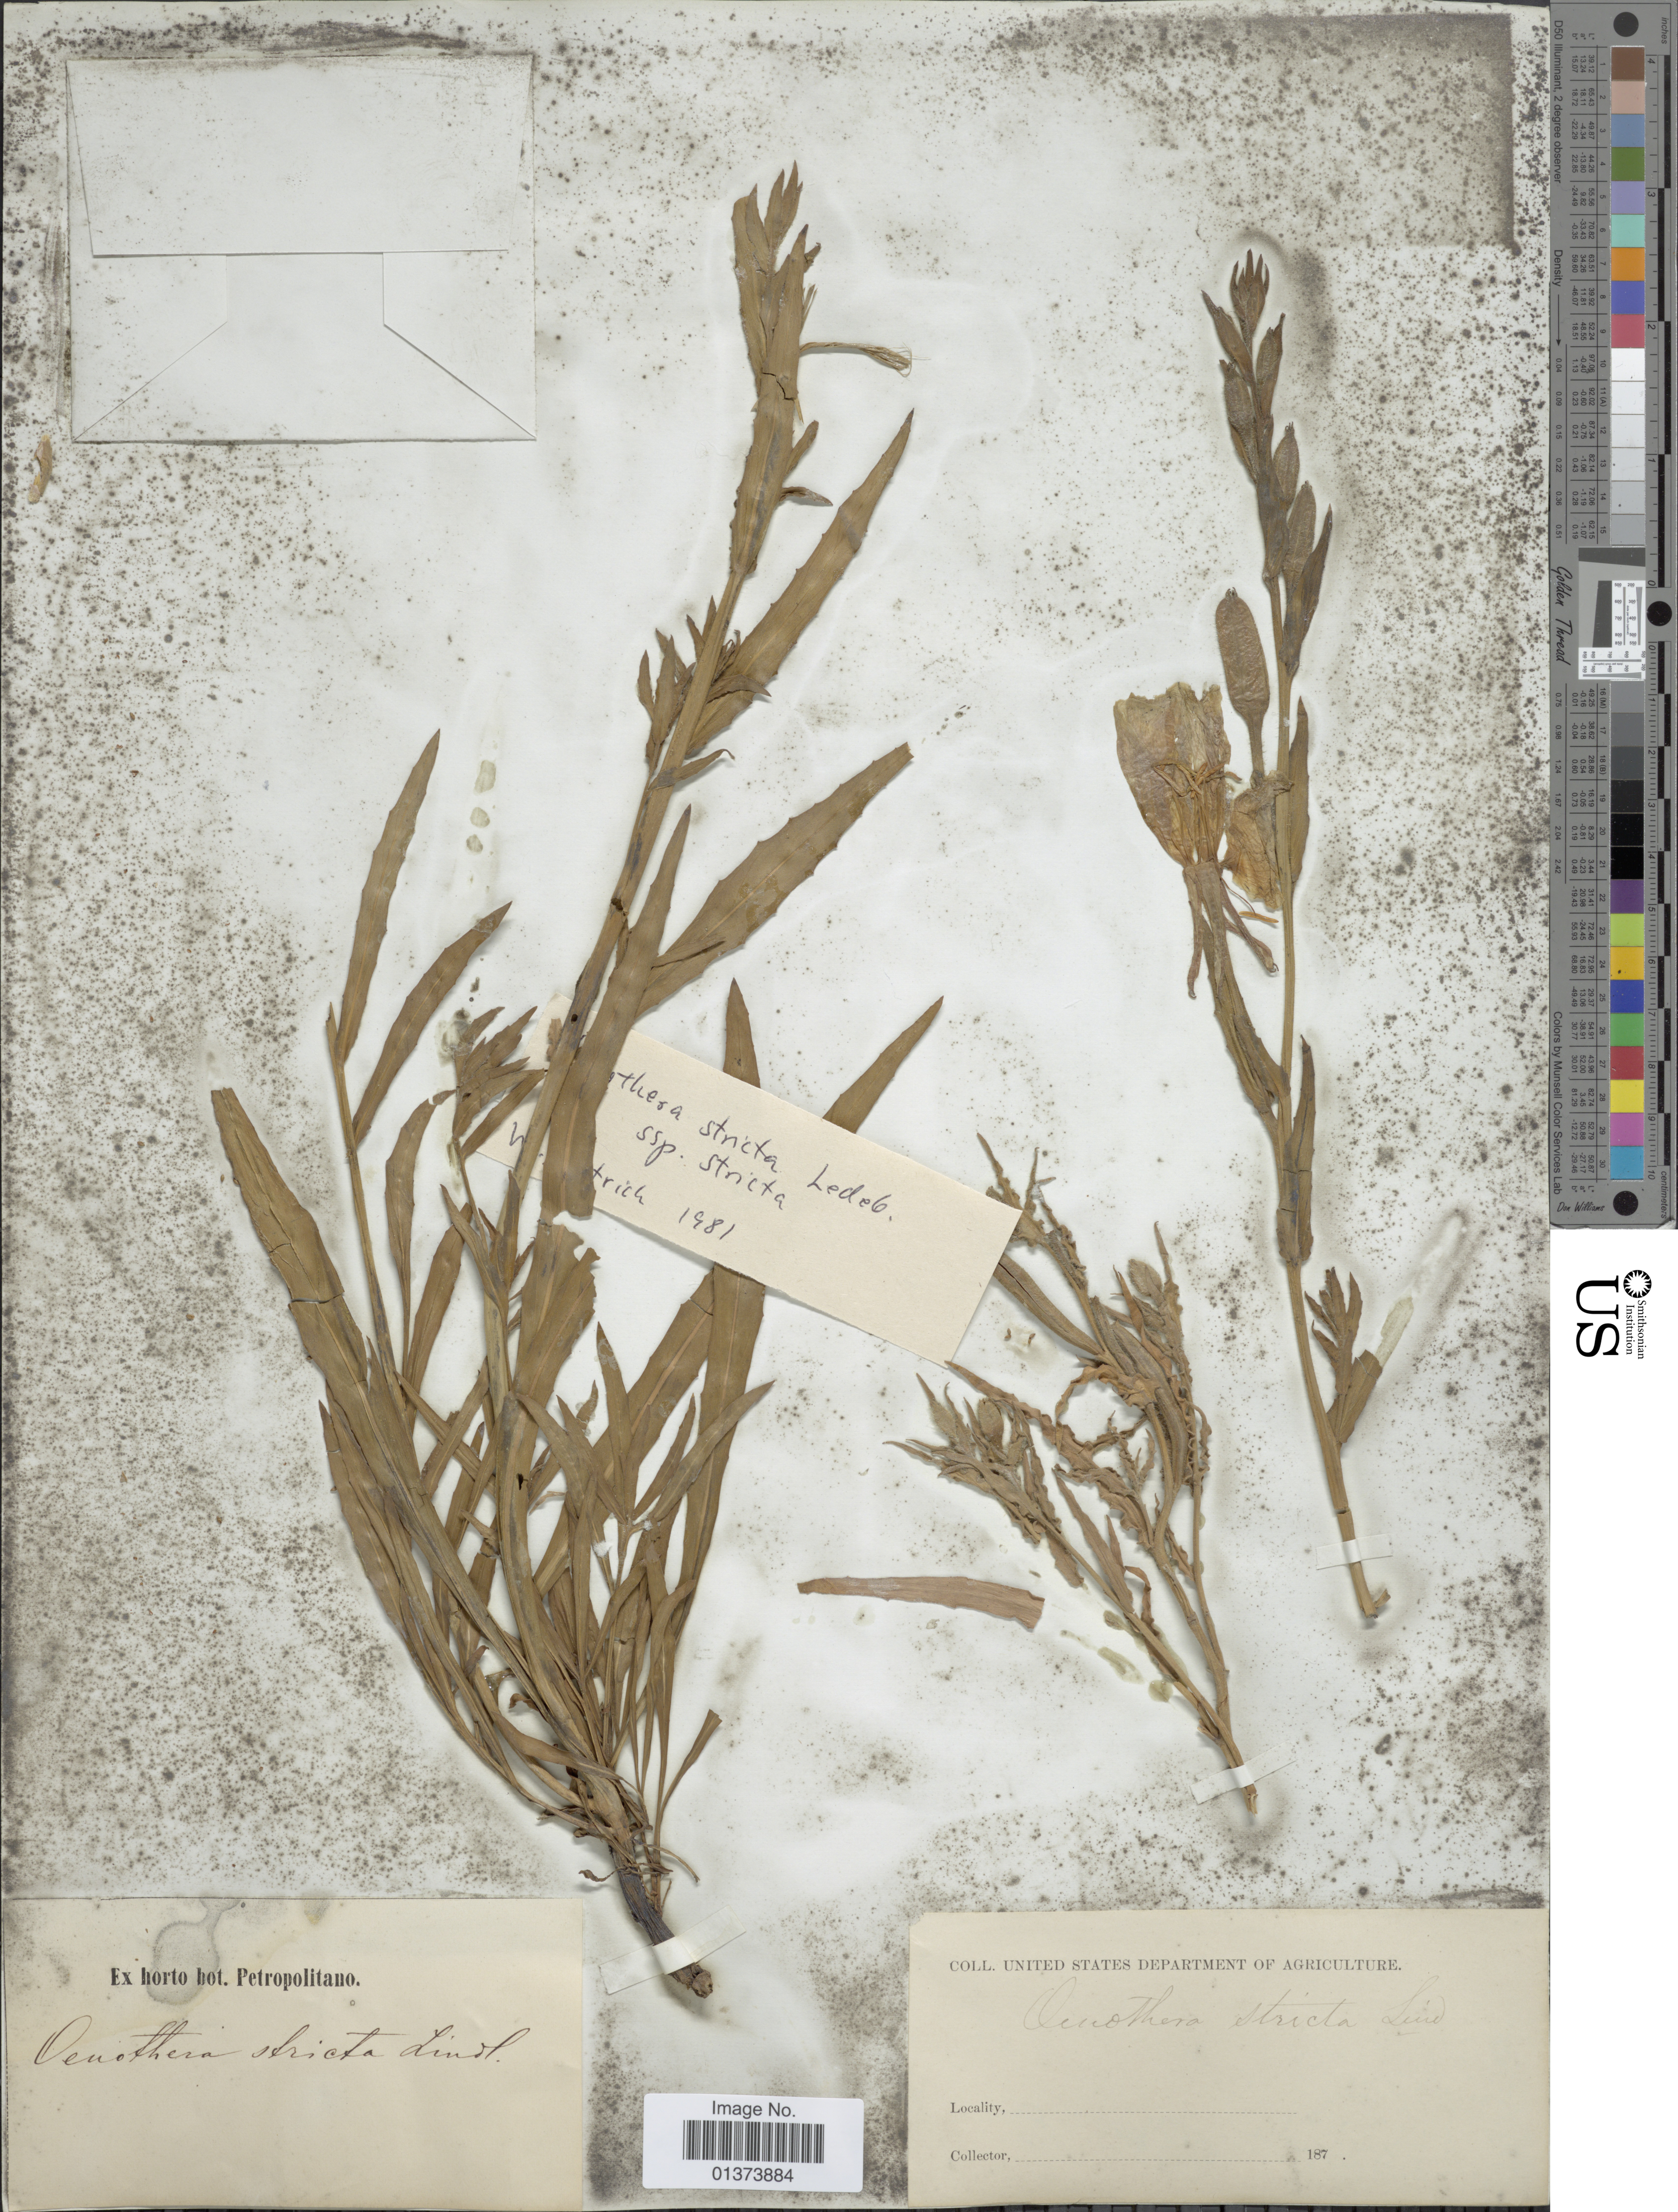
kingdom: Plantae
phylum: Tracheophyta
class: Magnoliopsida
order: Myrtales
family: Onagraceae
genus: Oenothera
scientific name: Oenothera stricta subsp. stricta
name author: Ledeb. ex Link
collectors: ex Horto Bot. Petropolitano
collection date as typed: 187